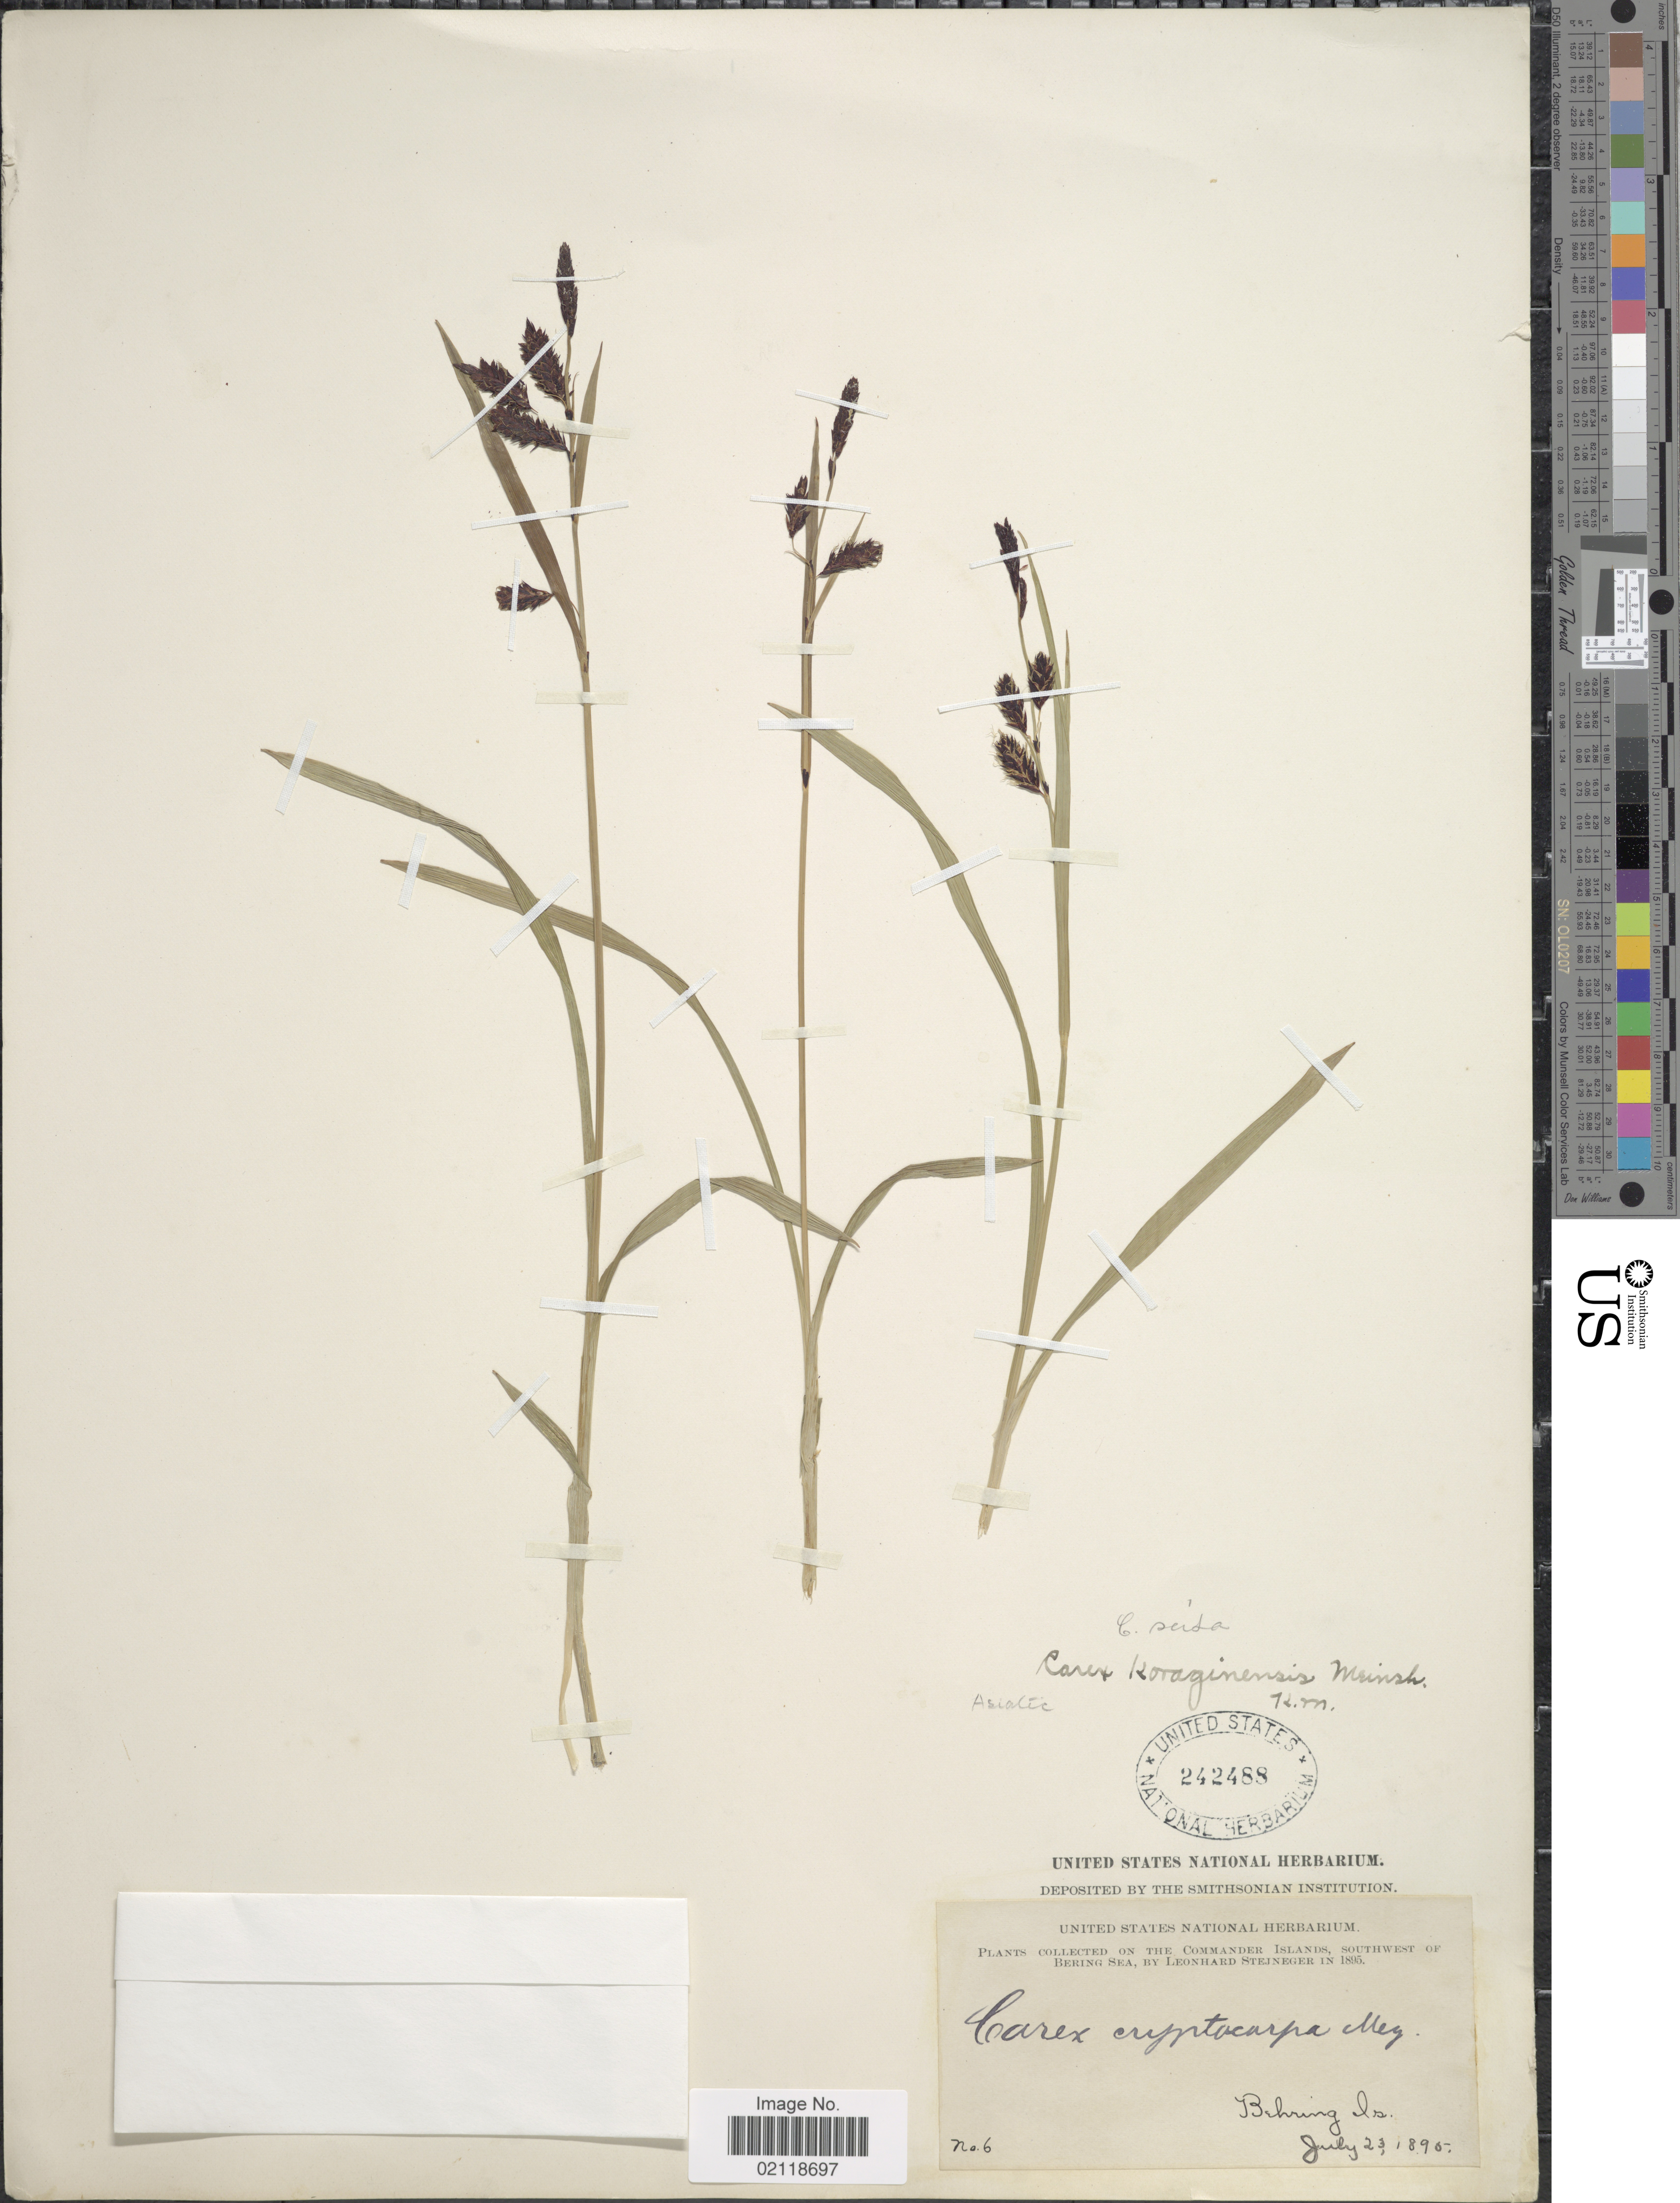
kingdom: Plantae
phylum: Tracheophyta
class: Liliopsida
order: Poales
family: Cyperaceae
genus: Carex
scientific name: Carex scita var. riishirensis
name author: (Franch.) Kük.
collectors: L. Stejneger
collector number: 6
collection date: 1895-07-23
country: Russian Federation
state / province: Kamchatka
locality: On the Commander Islands, southwest of Bering Sea, Behring Is.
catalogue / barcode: US 242488